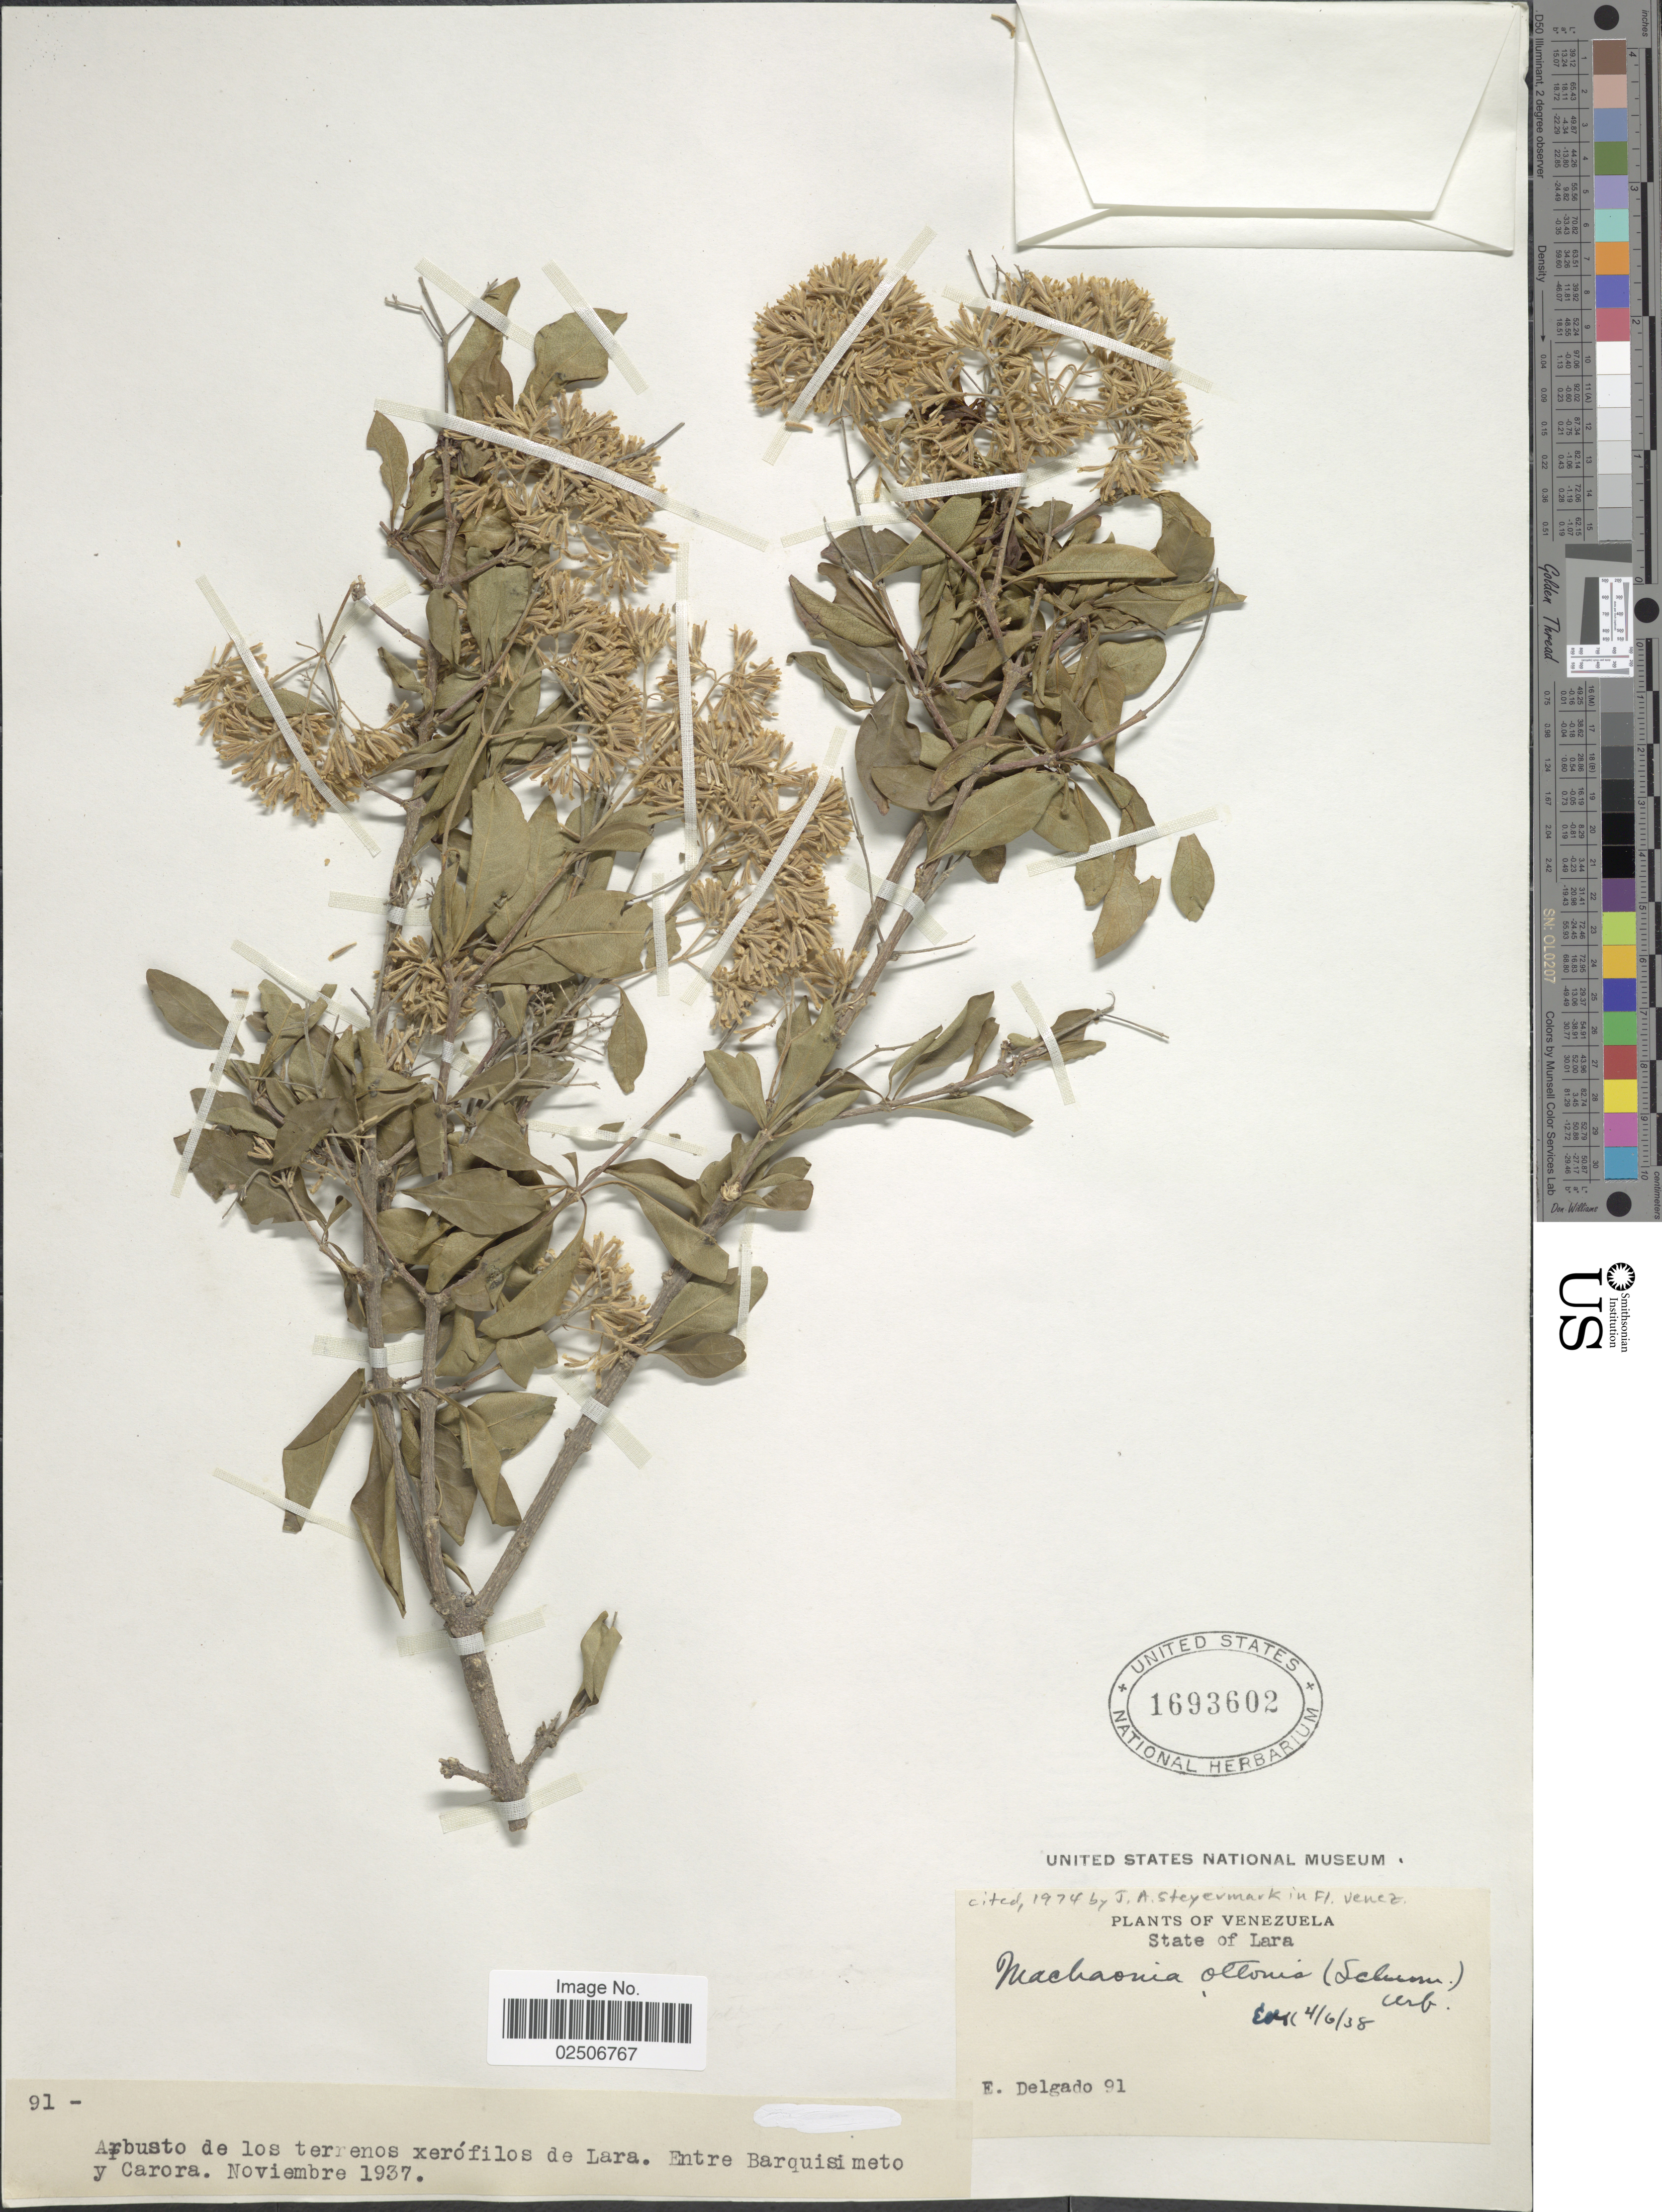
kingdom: Plantae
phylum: Tracheophyta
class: Magnoliopsida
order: Gentianales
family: Rubiaceae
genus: Machaonia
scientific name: Machaonia ottonis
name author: (K. Schum.) Urb.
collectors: E. Delgado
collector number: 91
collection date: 1937-11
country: Venezuela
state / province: Lara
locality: De los terrenos xerofilos de Lara, Entre Barquisi meto y Carora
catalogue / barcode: US 1693602